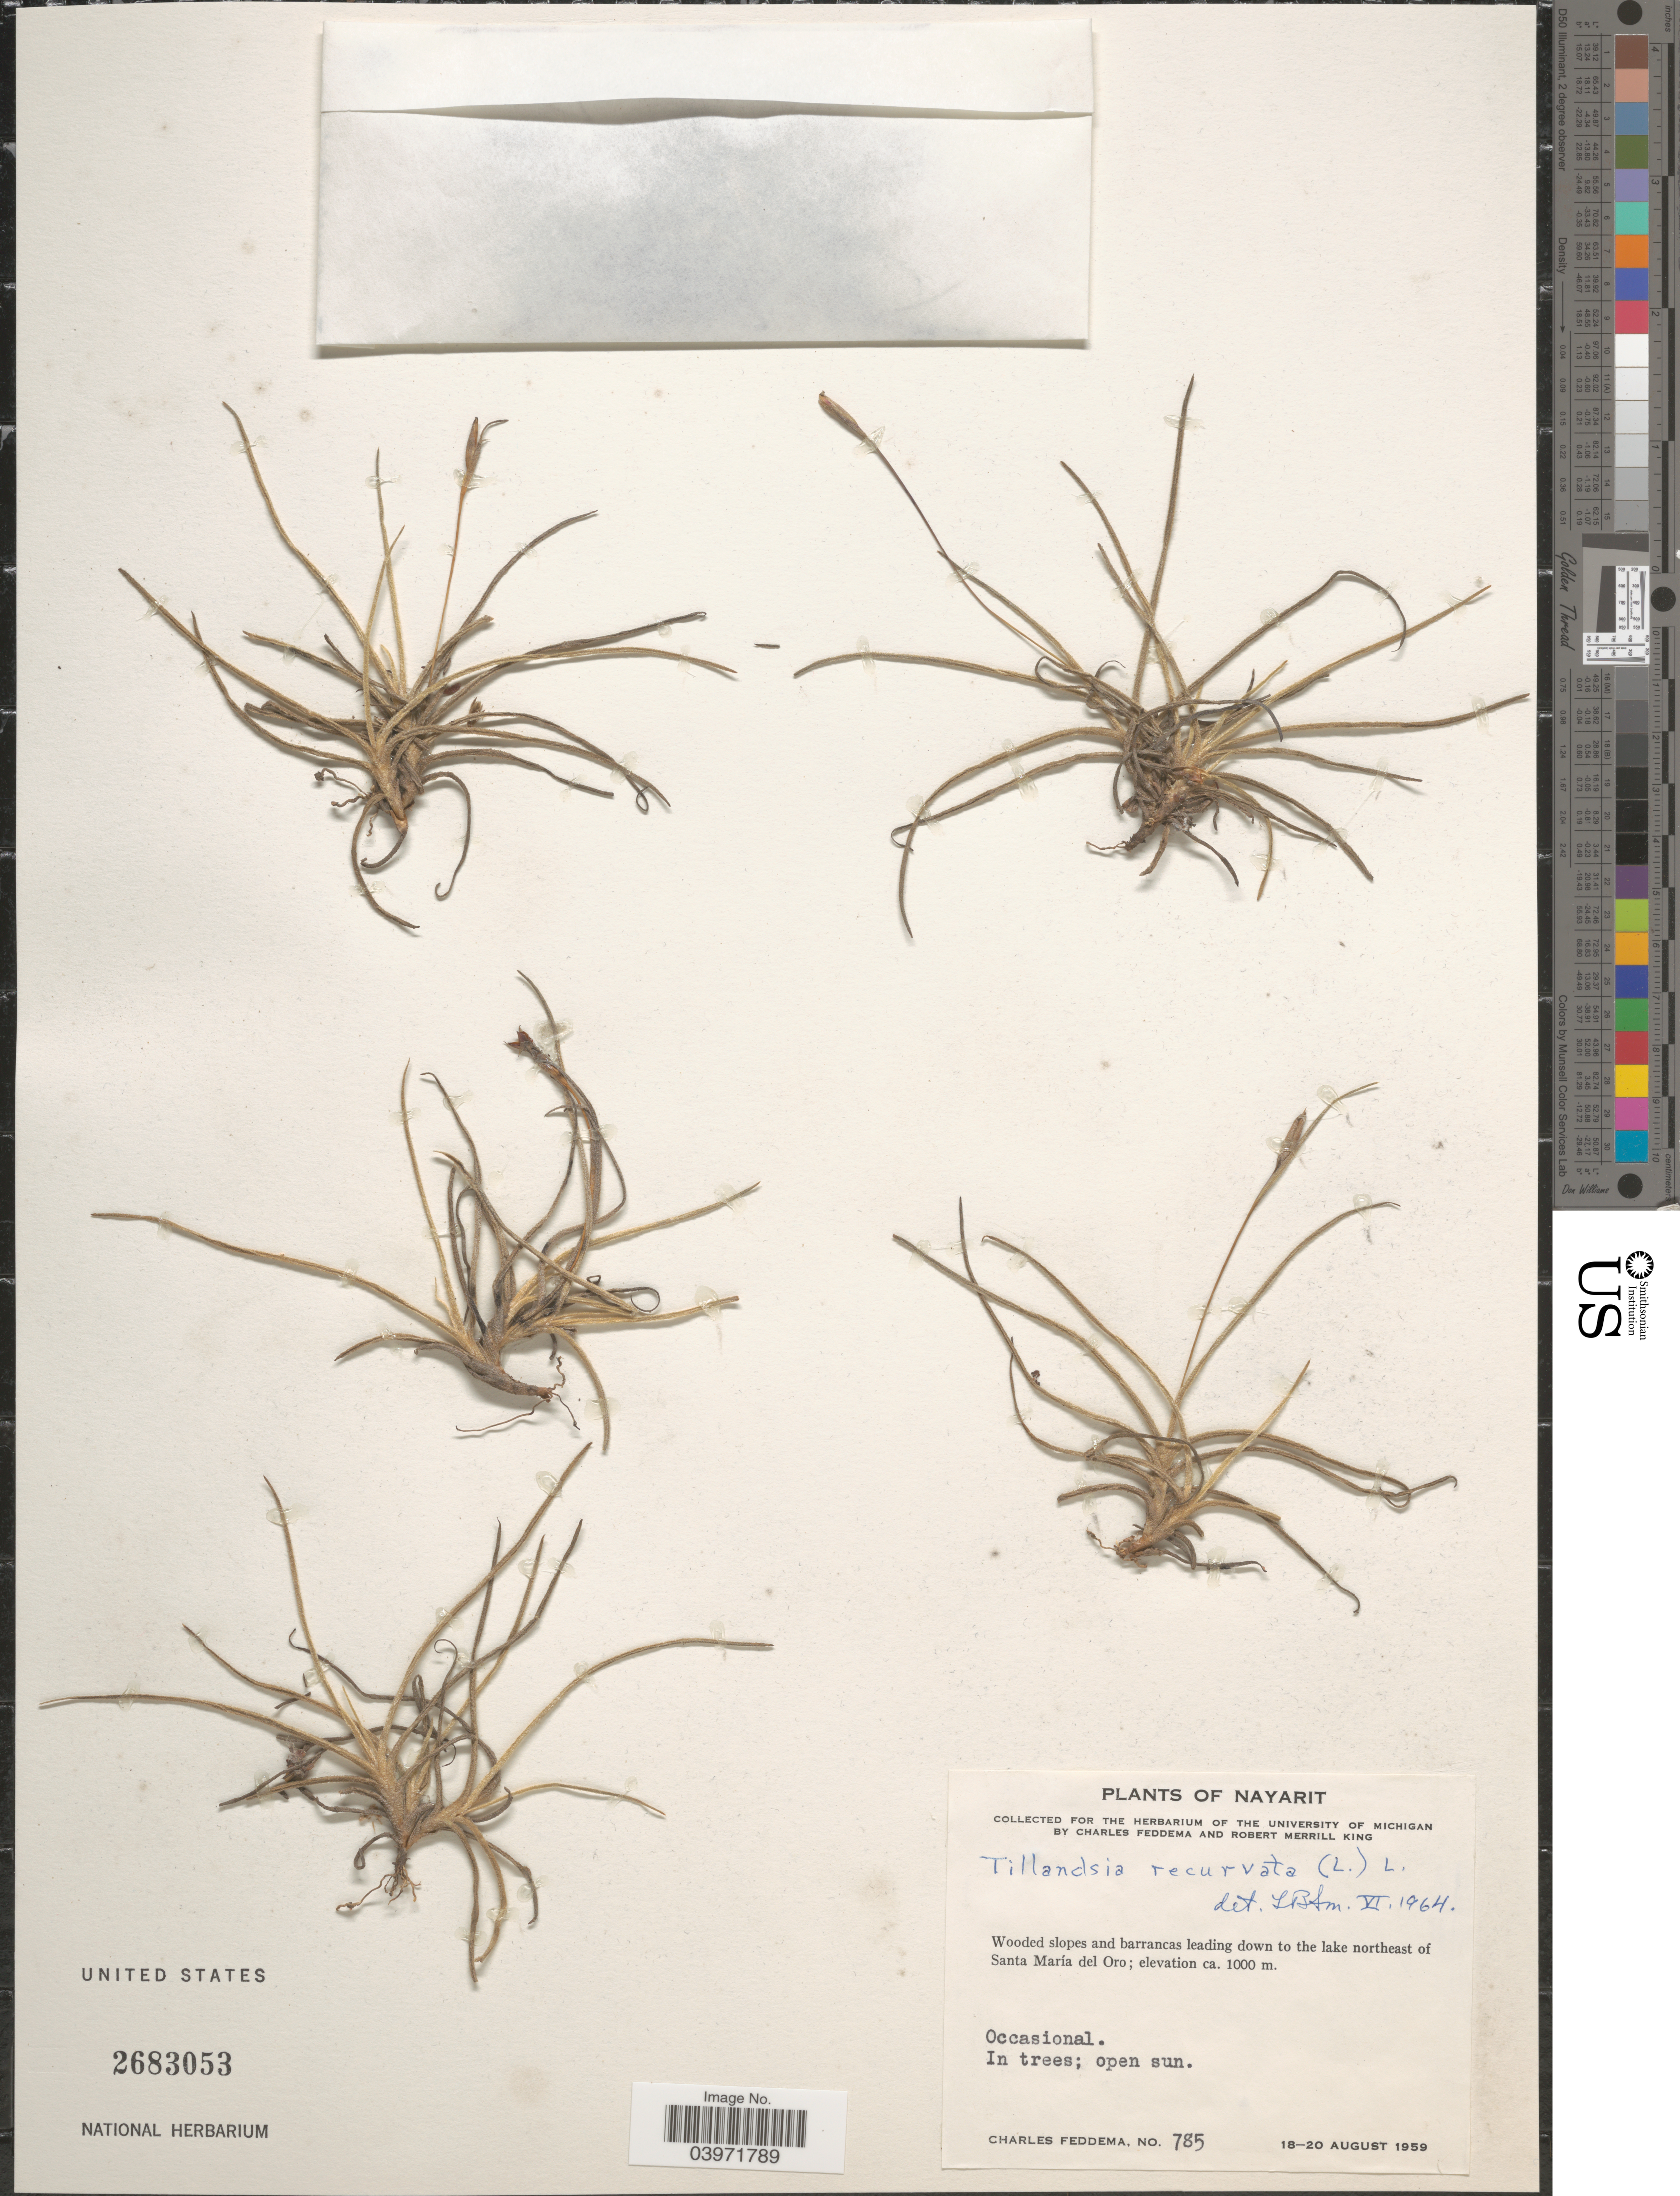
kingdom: Plantae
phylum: Tracheophyta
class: Liliopsida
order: Poales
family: Bromeliaceae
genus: Tillandsia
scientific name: Tillandsia recurvata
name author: L.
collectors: C. Feddema & R. M. King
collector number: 785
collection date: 1959-08-18/1959-08-20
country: Mexico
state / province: Nayarit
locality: Wooded slopes and barrancas leading down to the lake northeast of Santa María del Oro.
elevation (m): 1000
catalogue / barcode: US 2683053